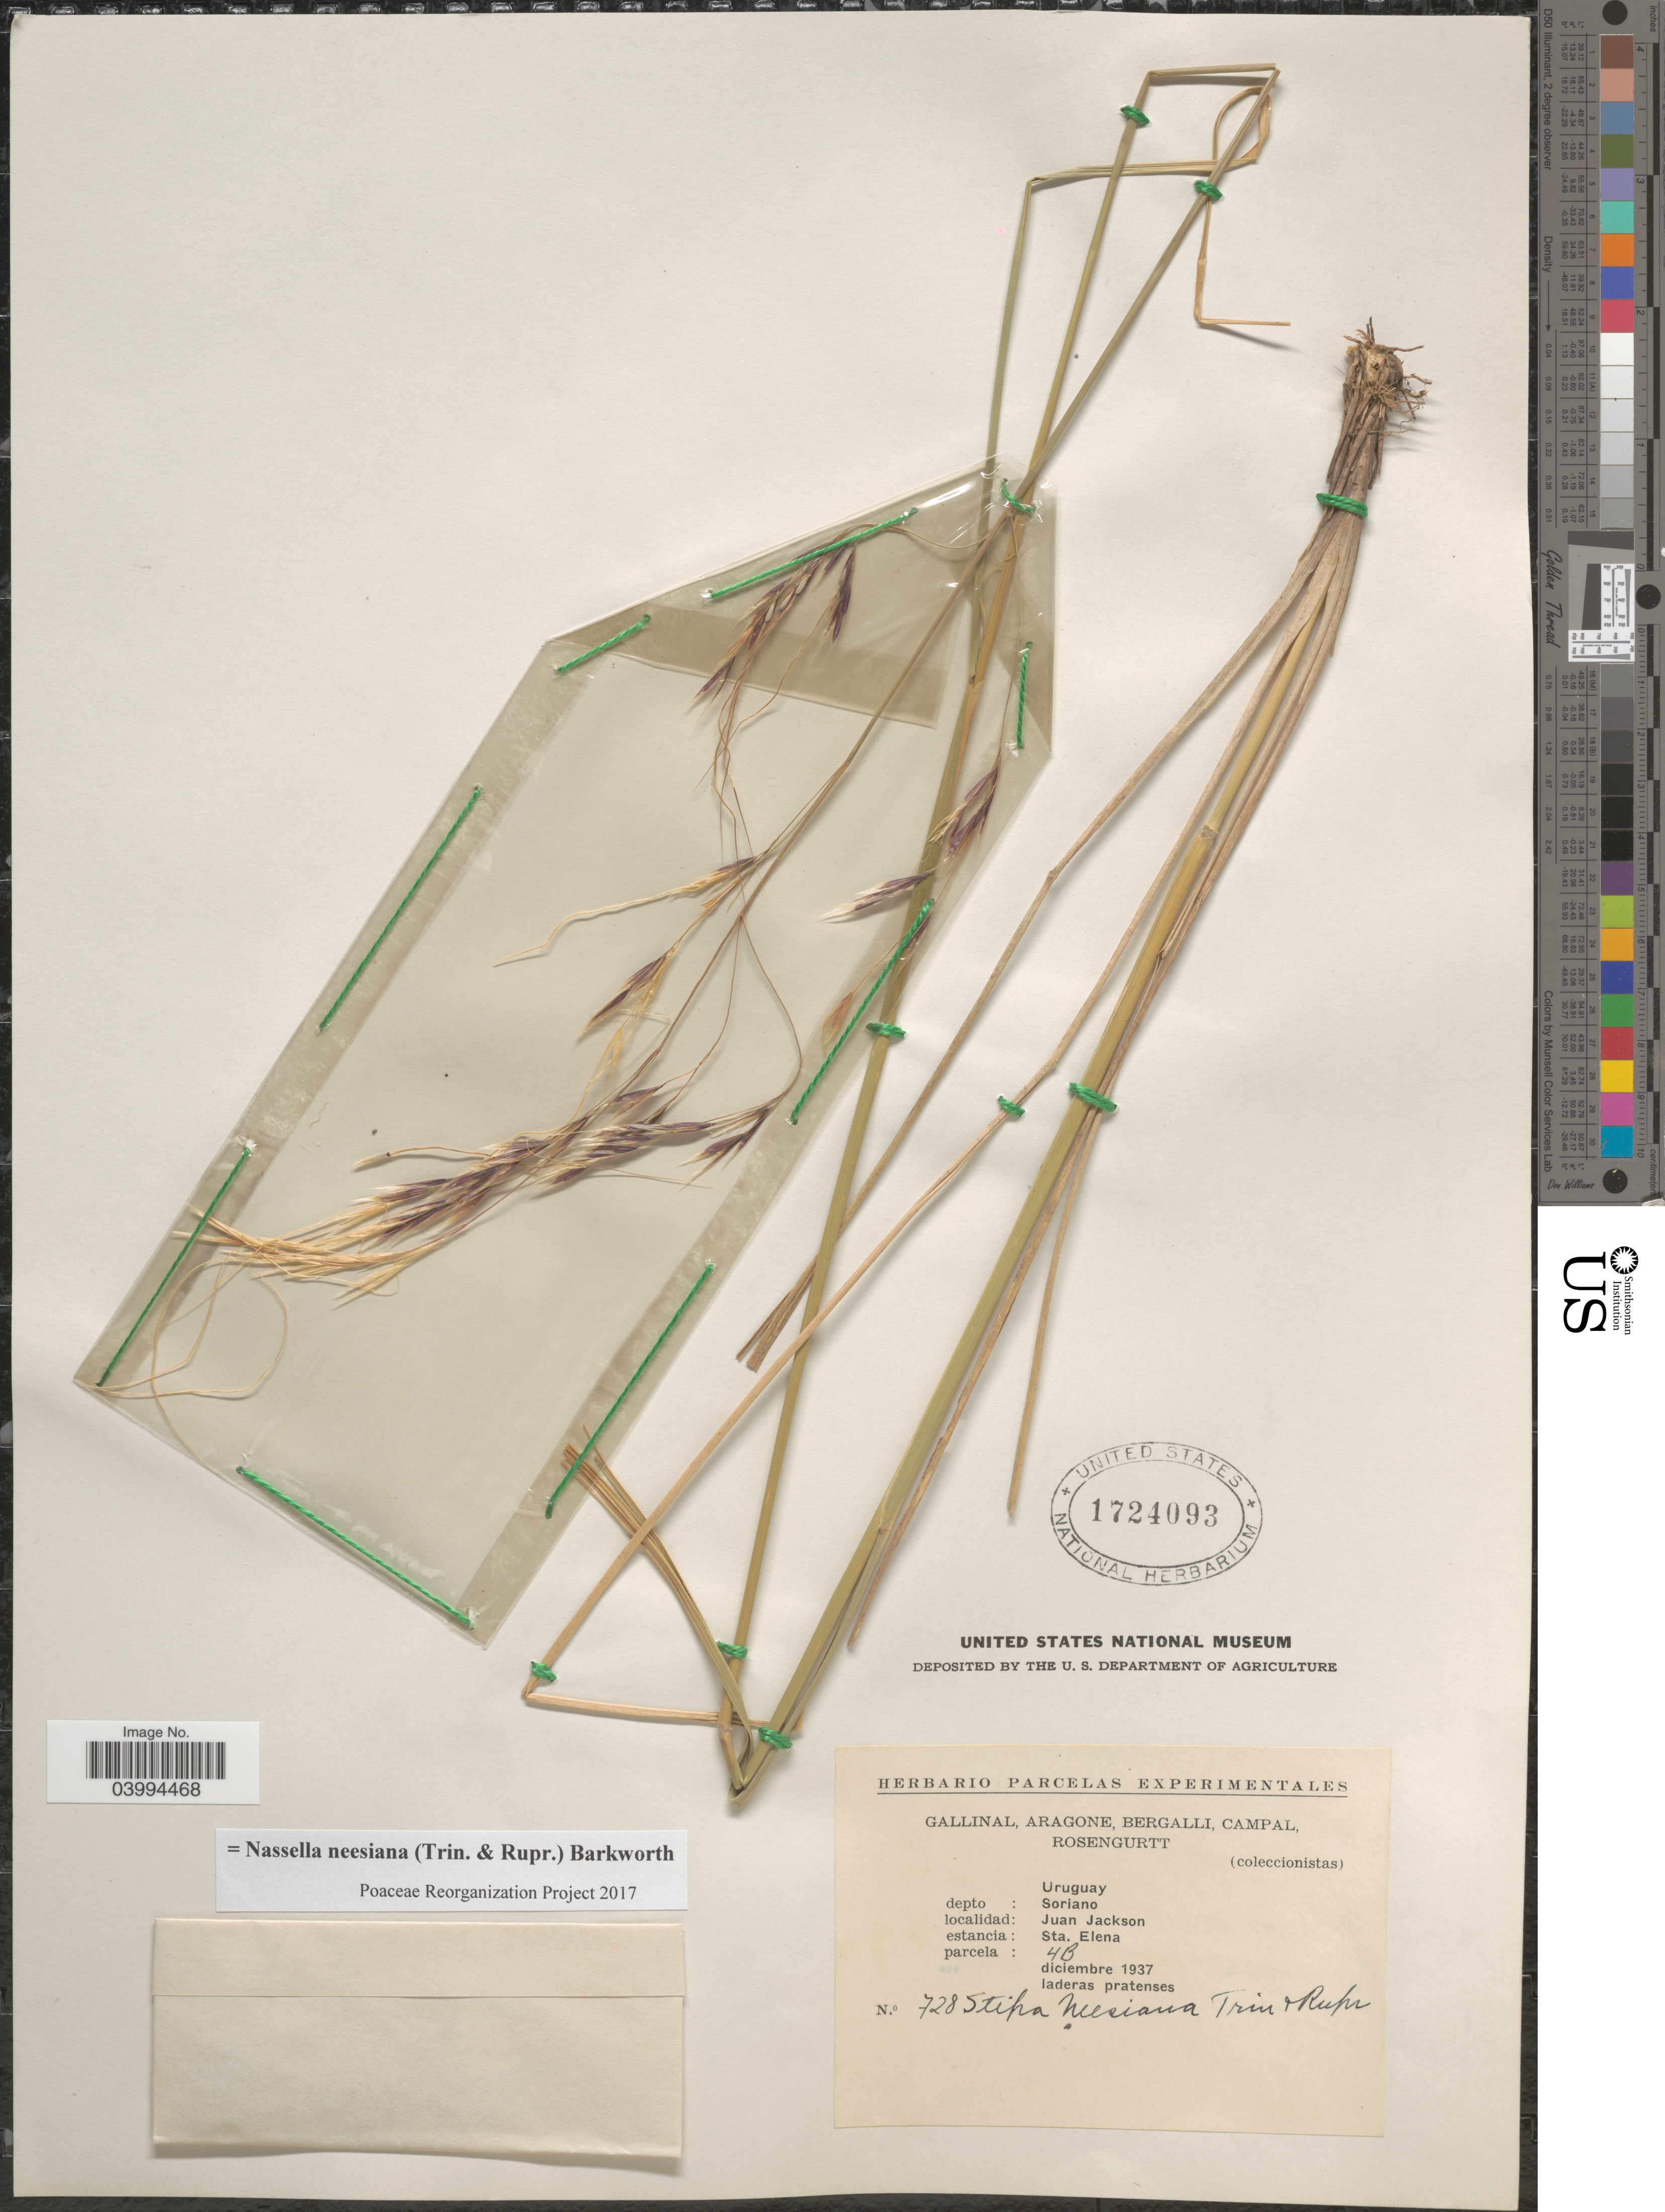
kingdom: Plantae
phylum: Tracheophyta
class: Liliopsida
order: Poales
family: Poaceae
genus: Nassella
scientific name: Nassella neesiana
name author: (Trin. & Rupr.) Barkworth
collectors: -. Gallinal, -- Aragone, -- Bergalli, -- Campal & Rosengurtt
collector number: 728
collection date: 1937-12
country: Uruguay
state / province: Soriano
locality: Depto: Soriano. Juan Jackson. Estancia: Sta. Elena. Parcela: 4B.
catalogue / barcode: US 1724093